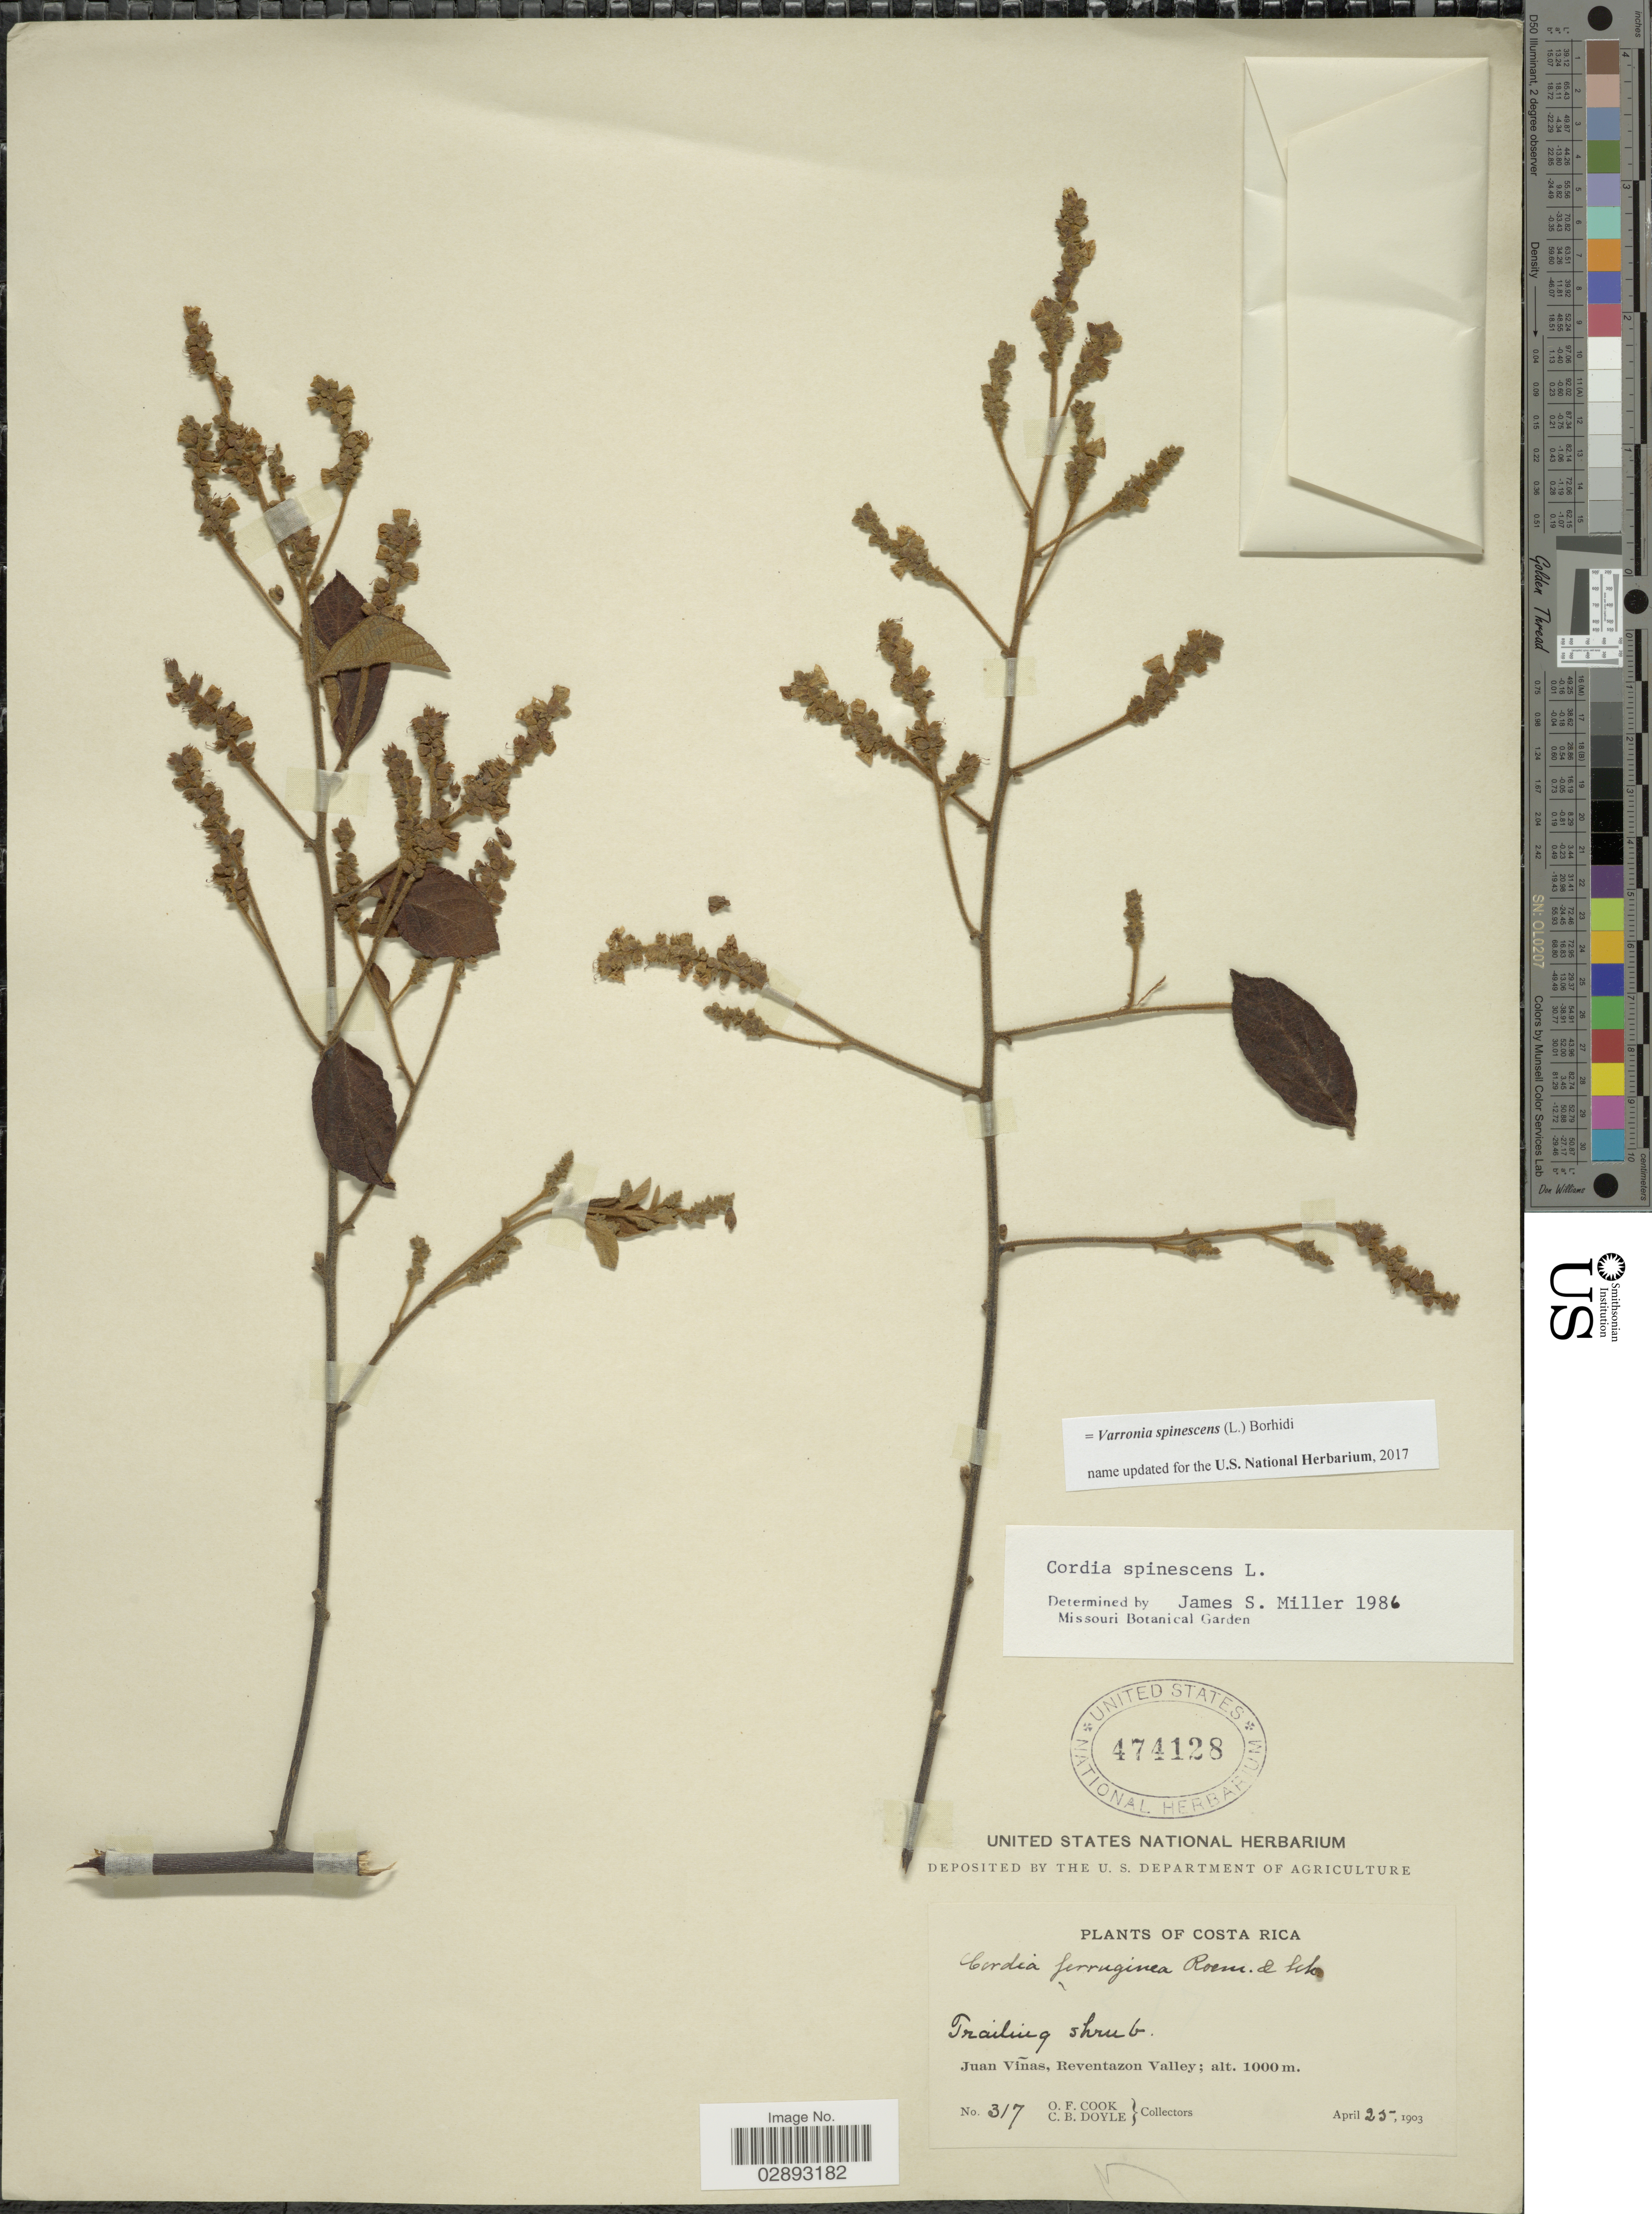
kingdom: Plantae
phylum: Tracheophyta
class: Magnoliopsida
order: Boraginales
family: Cordiaceae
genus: Varronia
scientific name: Varronia spinescens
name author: (L.) Borhidi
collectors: O. F. Cook & C. Doyle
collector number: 317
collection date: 1903-04-25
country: Costa Rica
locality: Juan Viñas, Reventazon Valley.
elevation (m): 1000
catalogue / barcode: US 474128